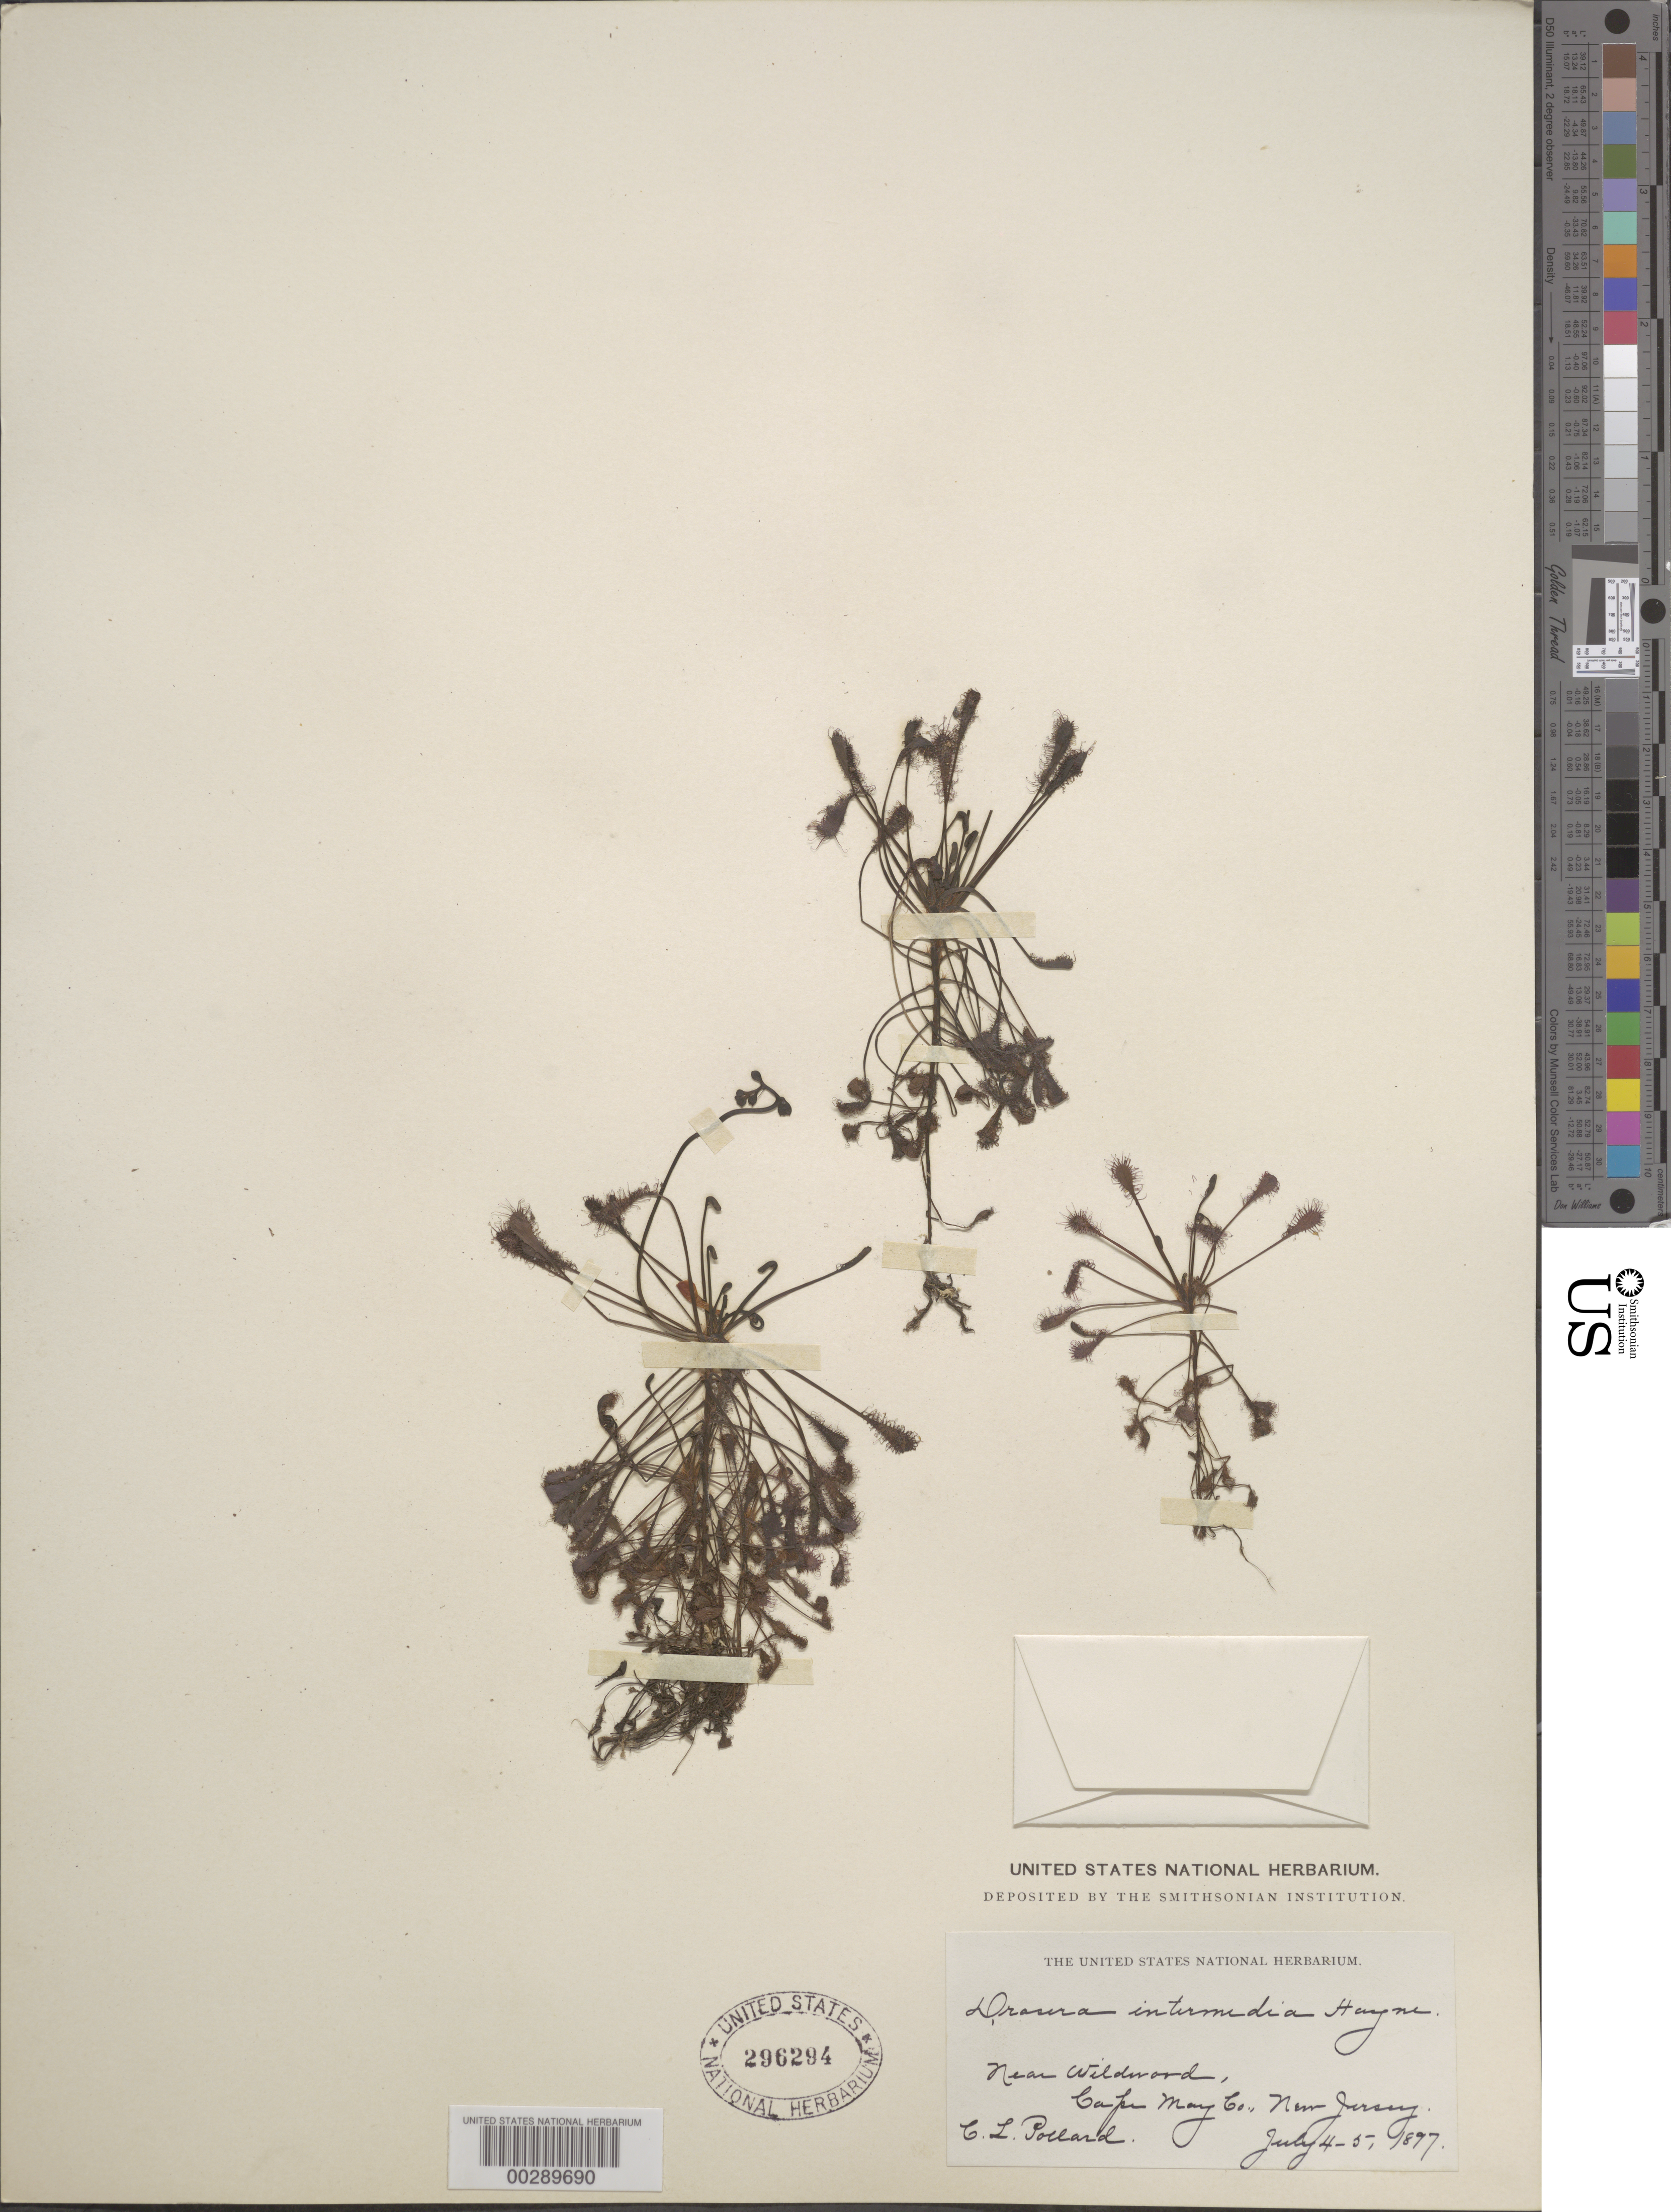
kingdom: Plantae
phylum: Tracheophyta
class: Magnoliopsida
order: Caryophyllales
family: Droseraceae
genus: Drosera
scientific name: Drosera intermedia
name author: Hayne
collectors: C. L. Pollard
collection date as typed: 04 Jul 1897 to 05 Jul 1897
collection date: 1897-07-04/1897-07-05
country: United States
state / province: New Jersey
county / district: Cape May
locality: Near wildwood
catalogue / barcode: US 296294